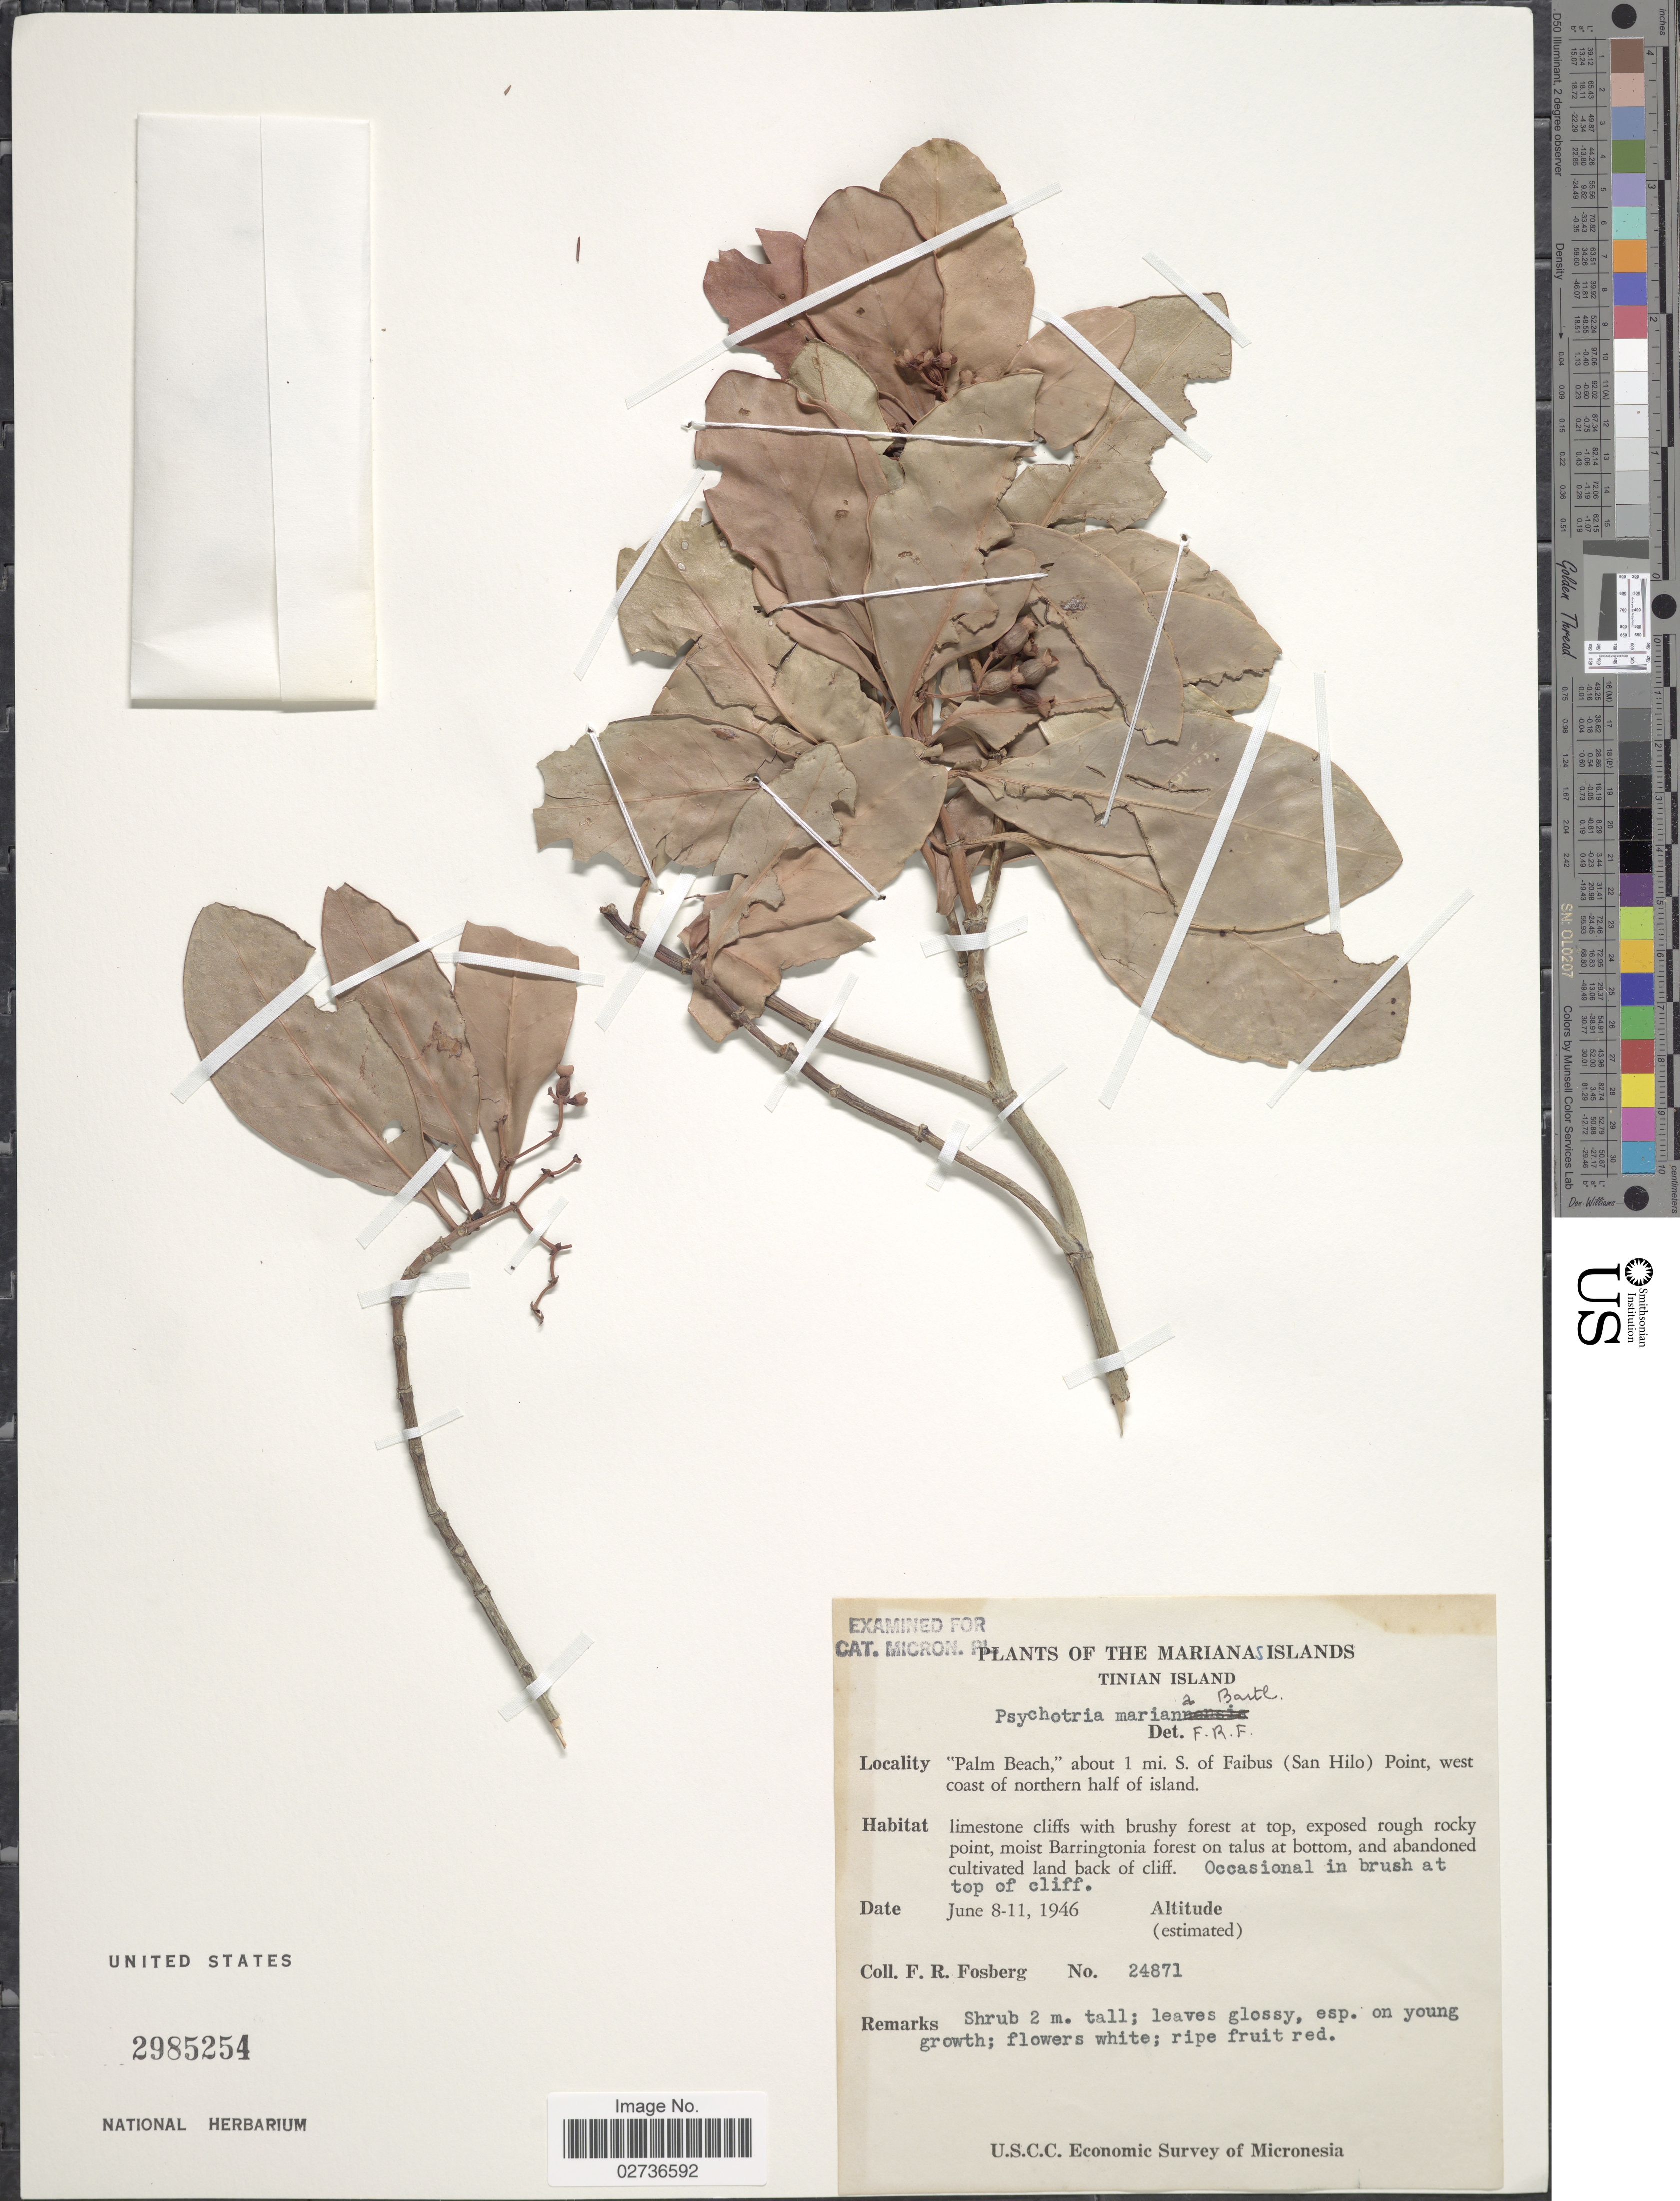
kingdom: Plantae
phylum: Tracheophyta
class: Magnoliopsida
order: Gentianales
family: Rubiaceae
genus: Psychotria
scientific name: Psychotria mariana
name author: Bartl. ex DC.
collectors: F. R. Fosberg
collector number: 24871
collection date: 1946-06-08/1946-06-11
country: Northern Mariana Islands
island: Tinian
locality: The Mariana Islands, Tinian Island, Palm Beach, about 1 mi. S. of Faibus (San Hilo) Point, west coast of northern half of Island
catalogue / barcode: US 2985254